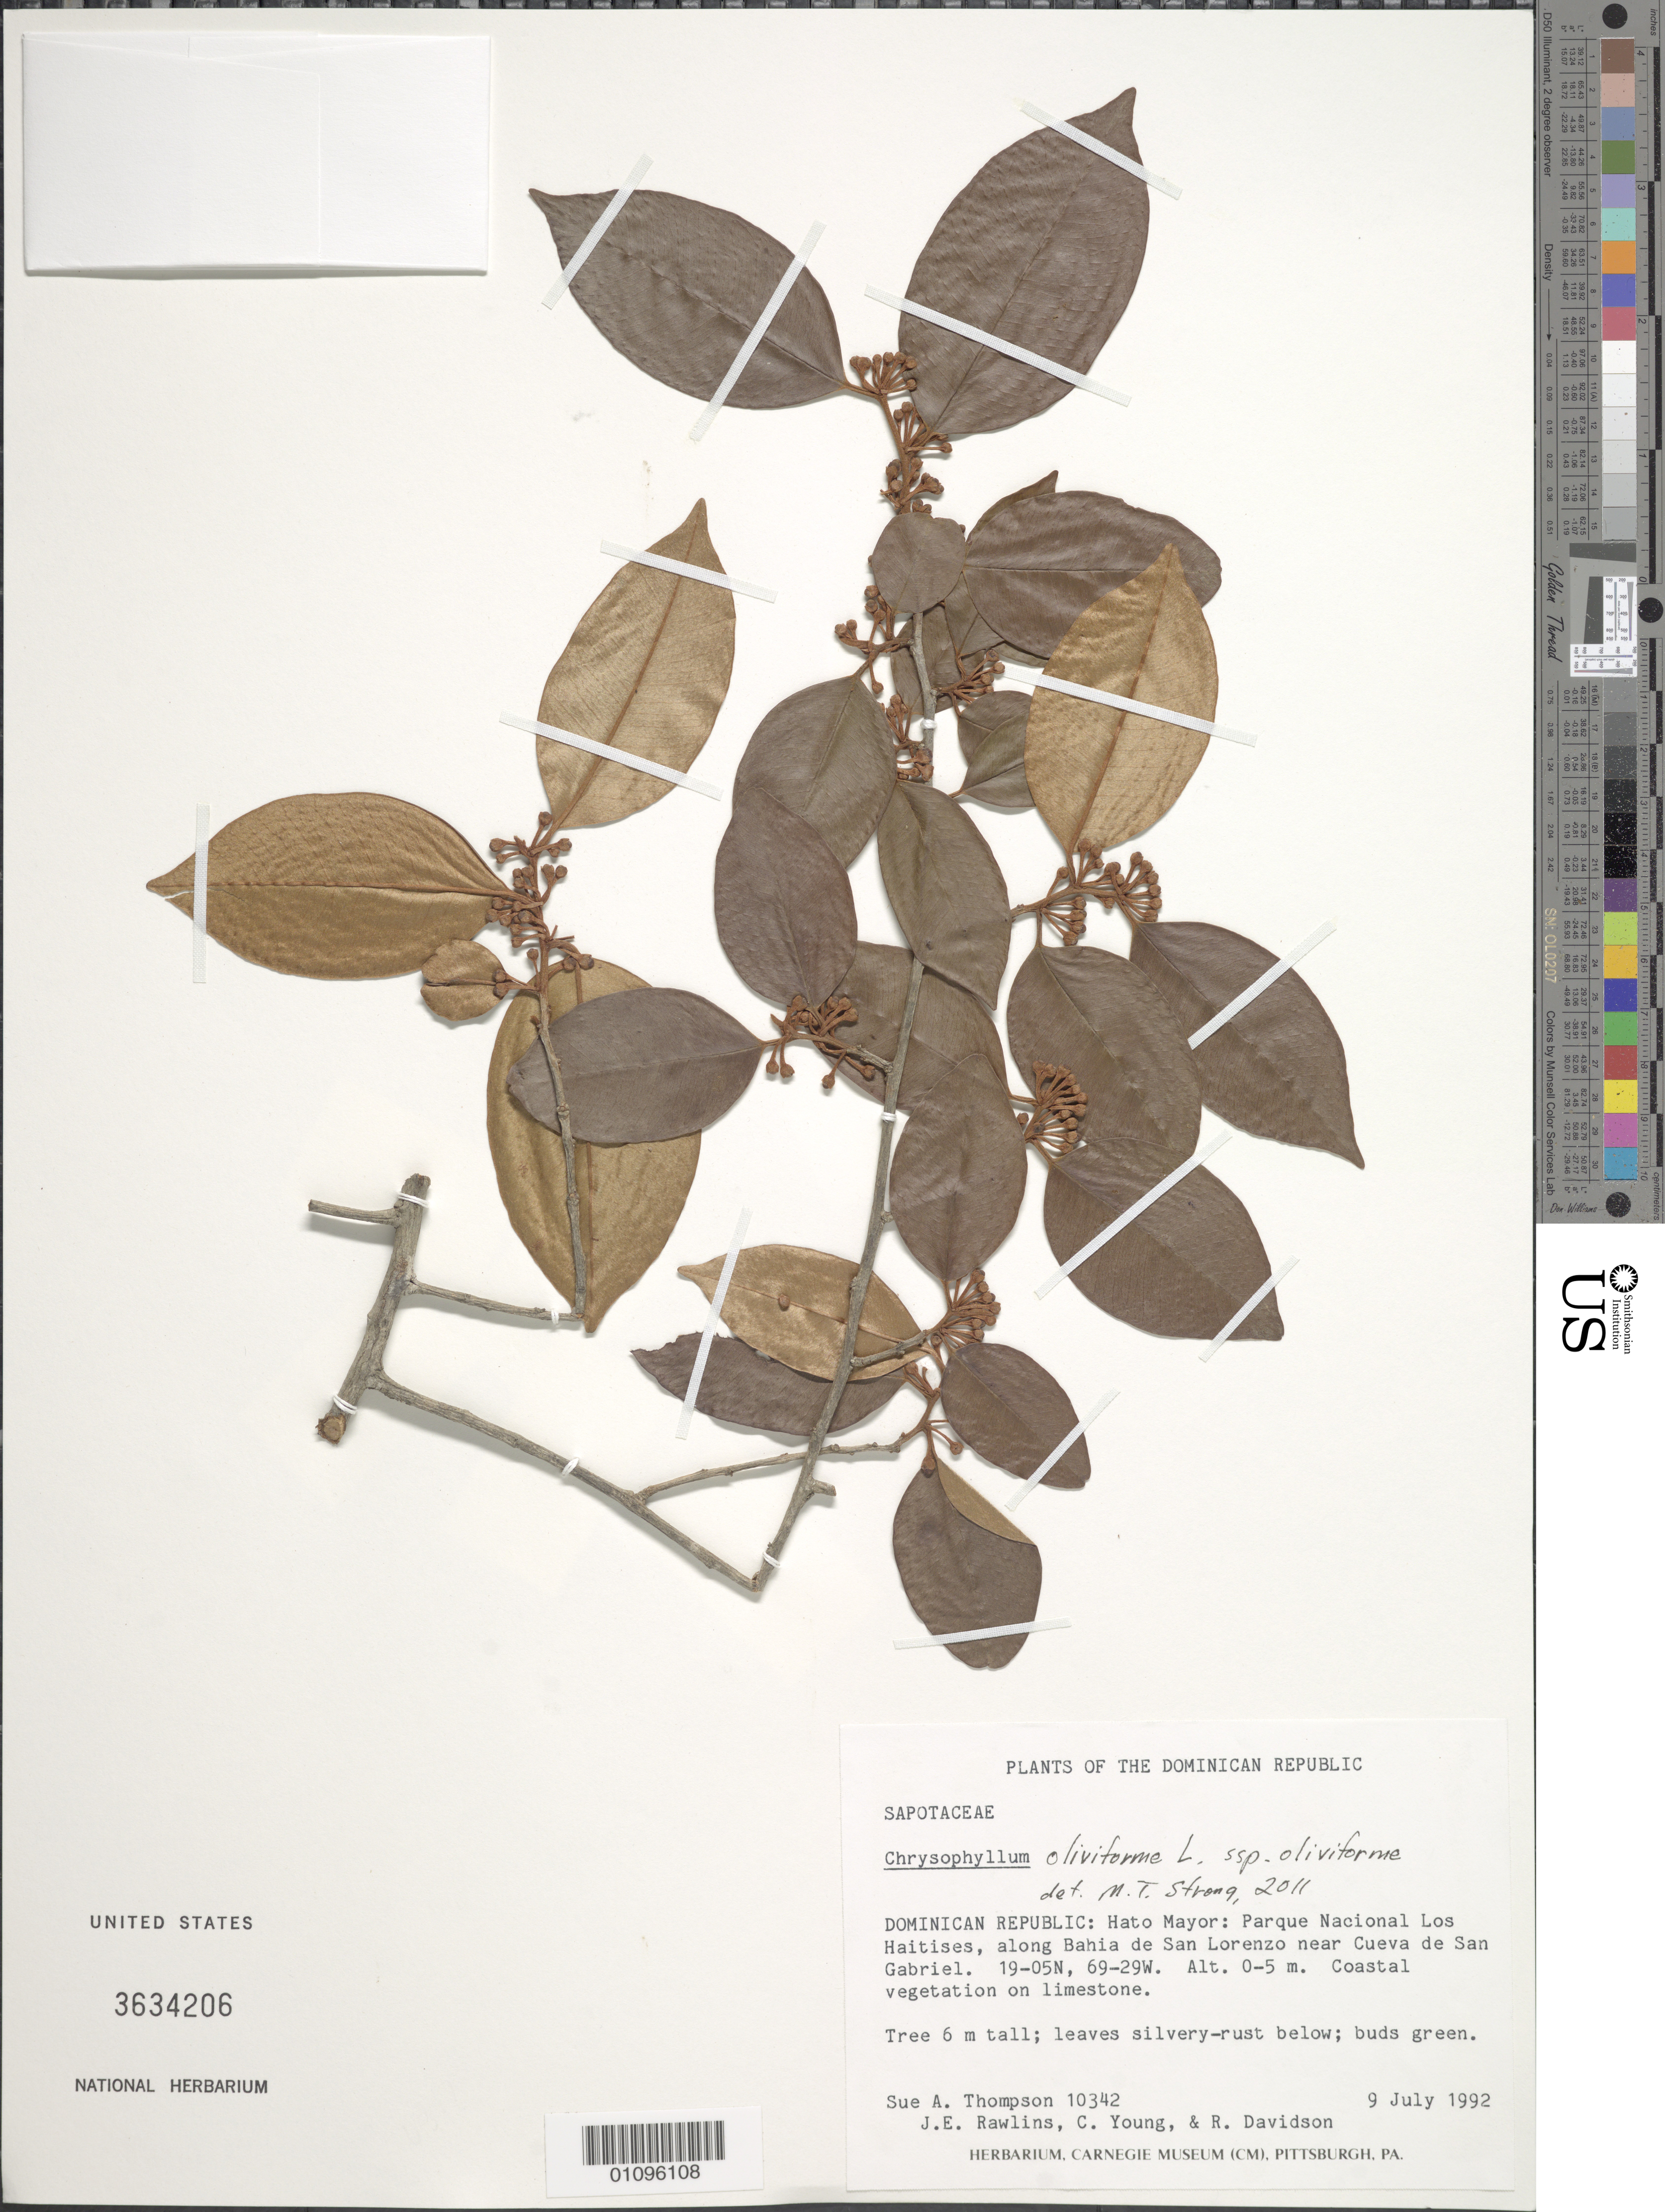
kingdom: Plantae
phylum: Tracheophyta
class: Magnoliopsida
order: Ericales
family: Sapotaceae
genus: Chrysophyllum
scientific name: Chrysophyllum oliviforme subsp. oliviforme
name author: L.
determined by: Strong, M. T., (US), Smithsonian Institution - National Museum of Natural History (UNITED STATES)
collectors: S. A. Thompson, J. Rawlins, C. Young & R. Davidson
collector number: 10342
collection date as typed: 09 Jul 1992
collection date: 1992-07-09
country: Dominican Republic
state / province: Hato Mayor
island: Hispaniola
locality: Parque Nacional Los Haitises, along Bahia de San Lorenzo near Cueva de San Gabriel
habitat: Coastal vegetation on limestone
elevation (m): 0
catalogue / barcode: US 3634206